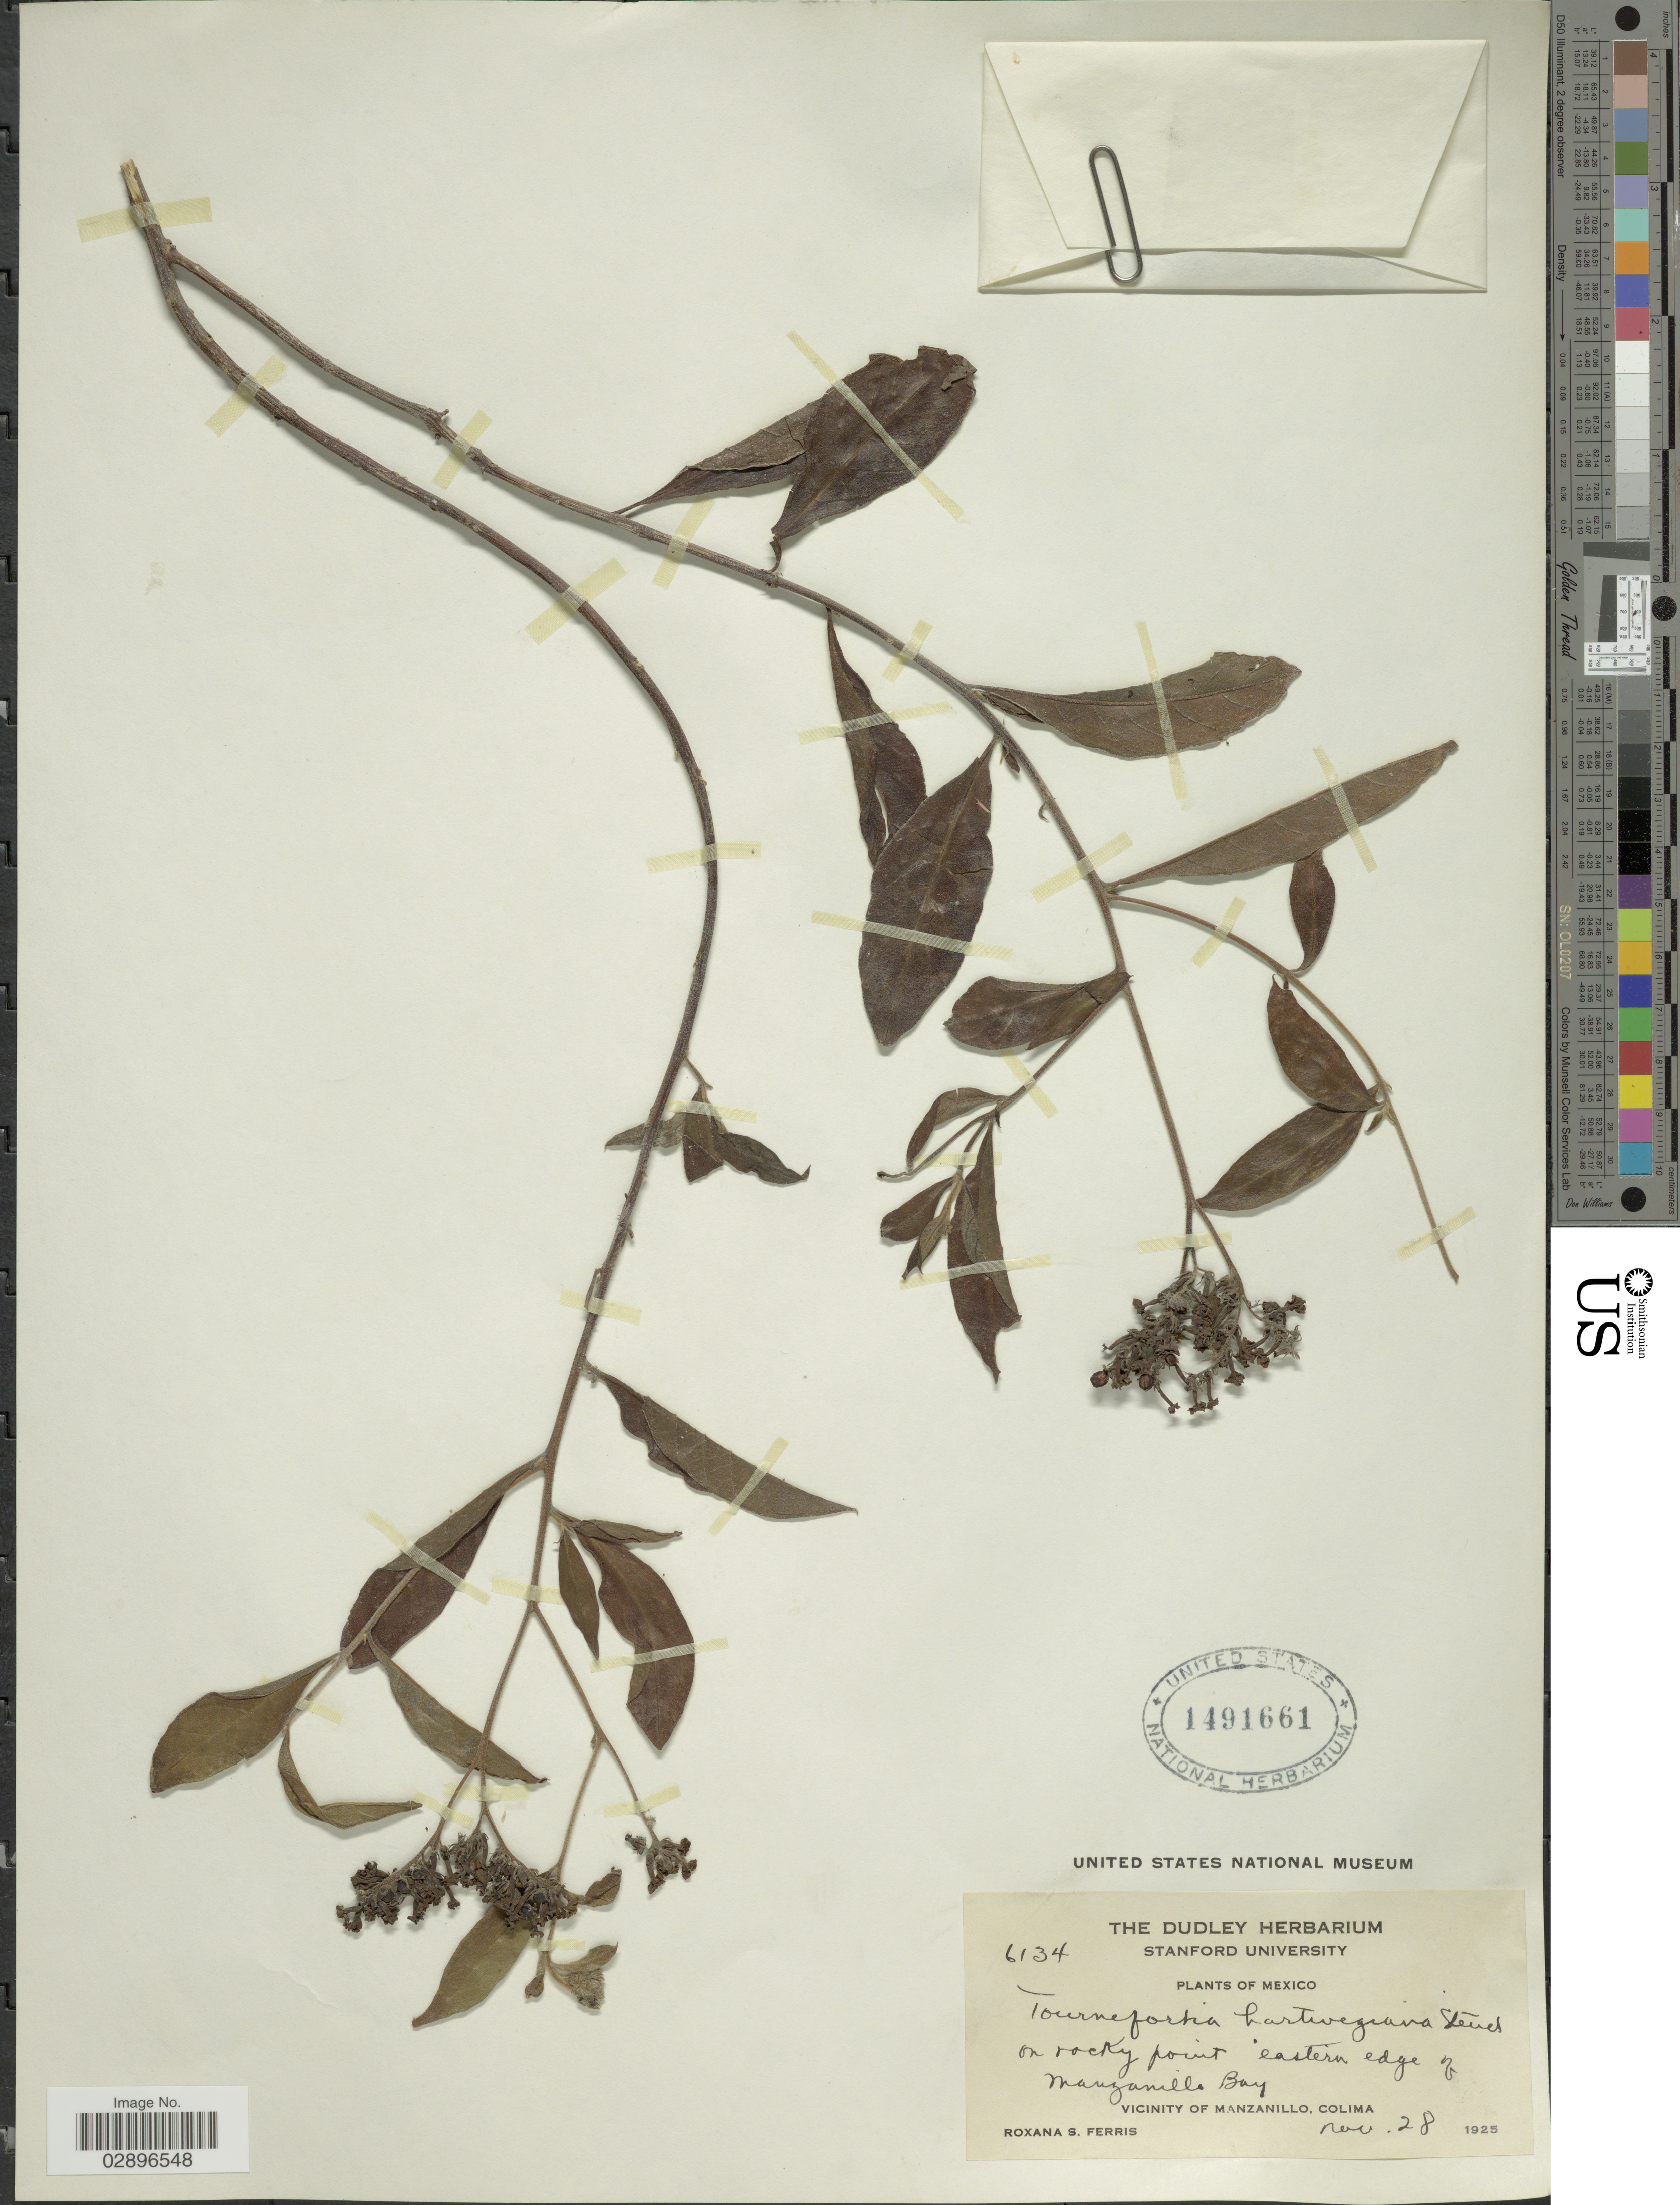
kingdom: Plantae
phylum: Tracheophyta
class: Magnoliopsida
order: Boraginales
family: Heliotropiaceae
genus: Tournefortia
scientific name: Tournefortia hartwegiana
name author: Steud.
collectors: R. S. Ferris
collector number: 6134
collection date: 1925-11-28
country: Mexico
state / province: Colima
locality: On rocky point eastern edge of Manzanillo Bay. Vicinity of Manzanillo.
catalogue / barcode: US 1491661